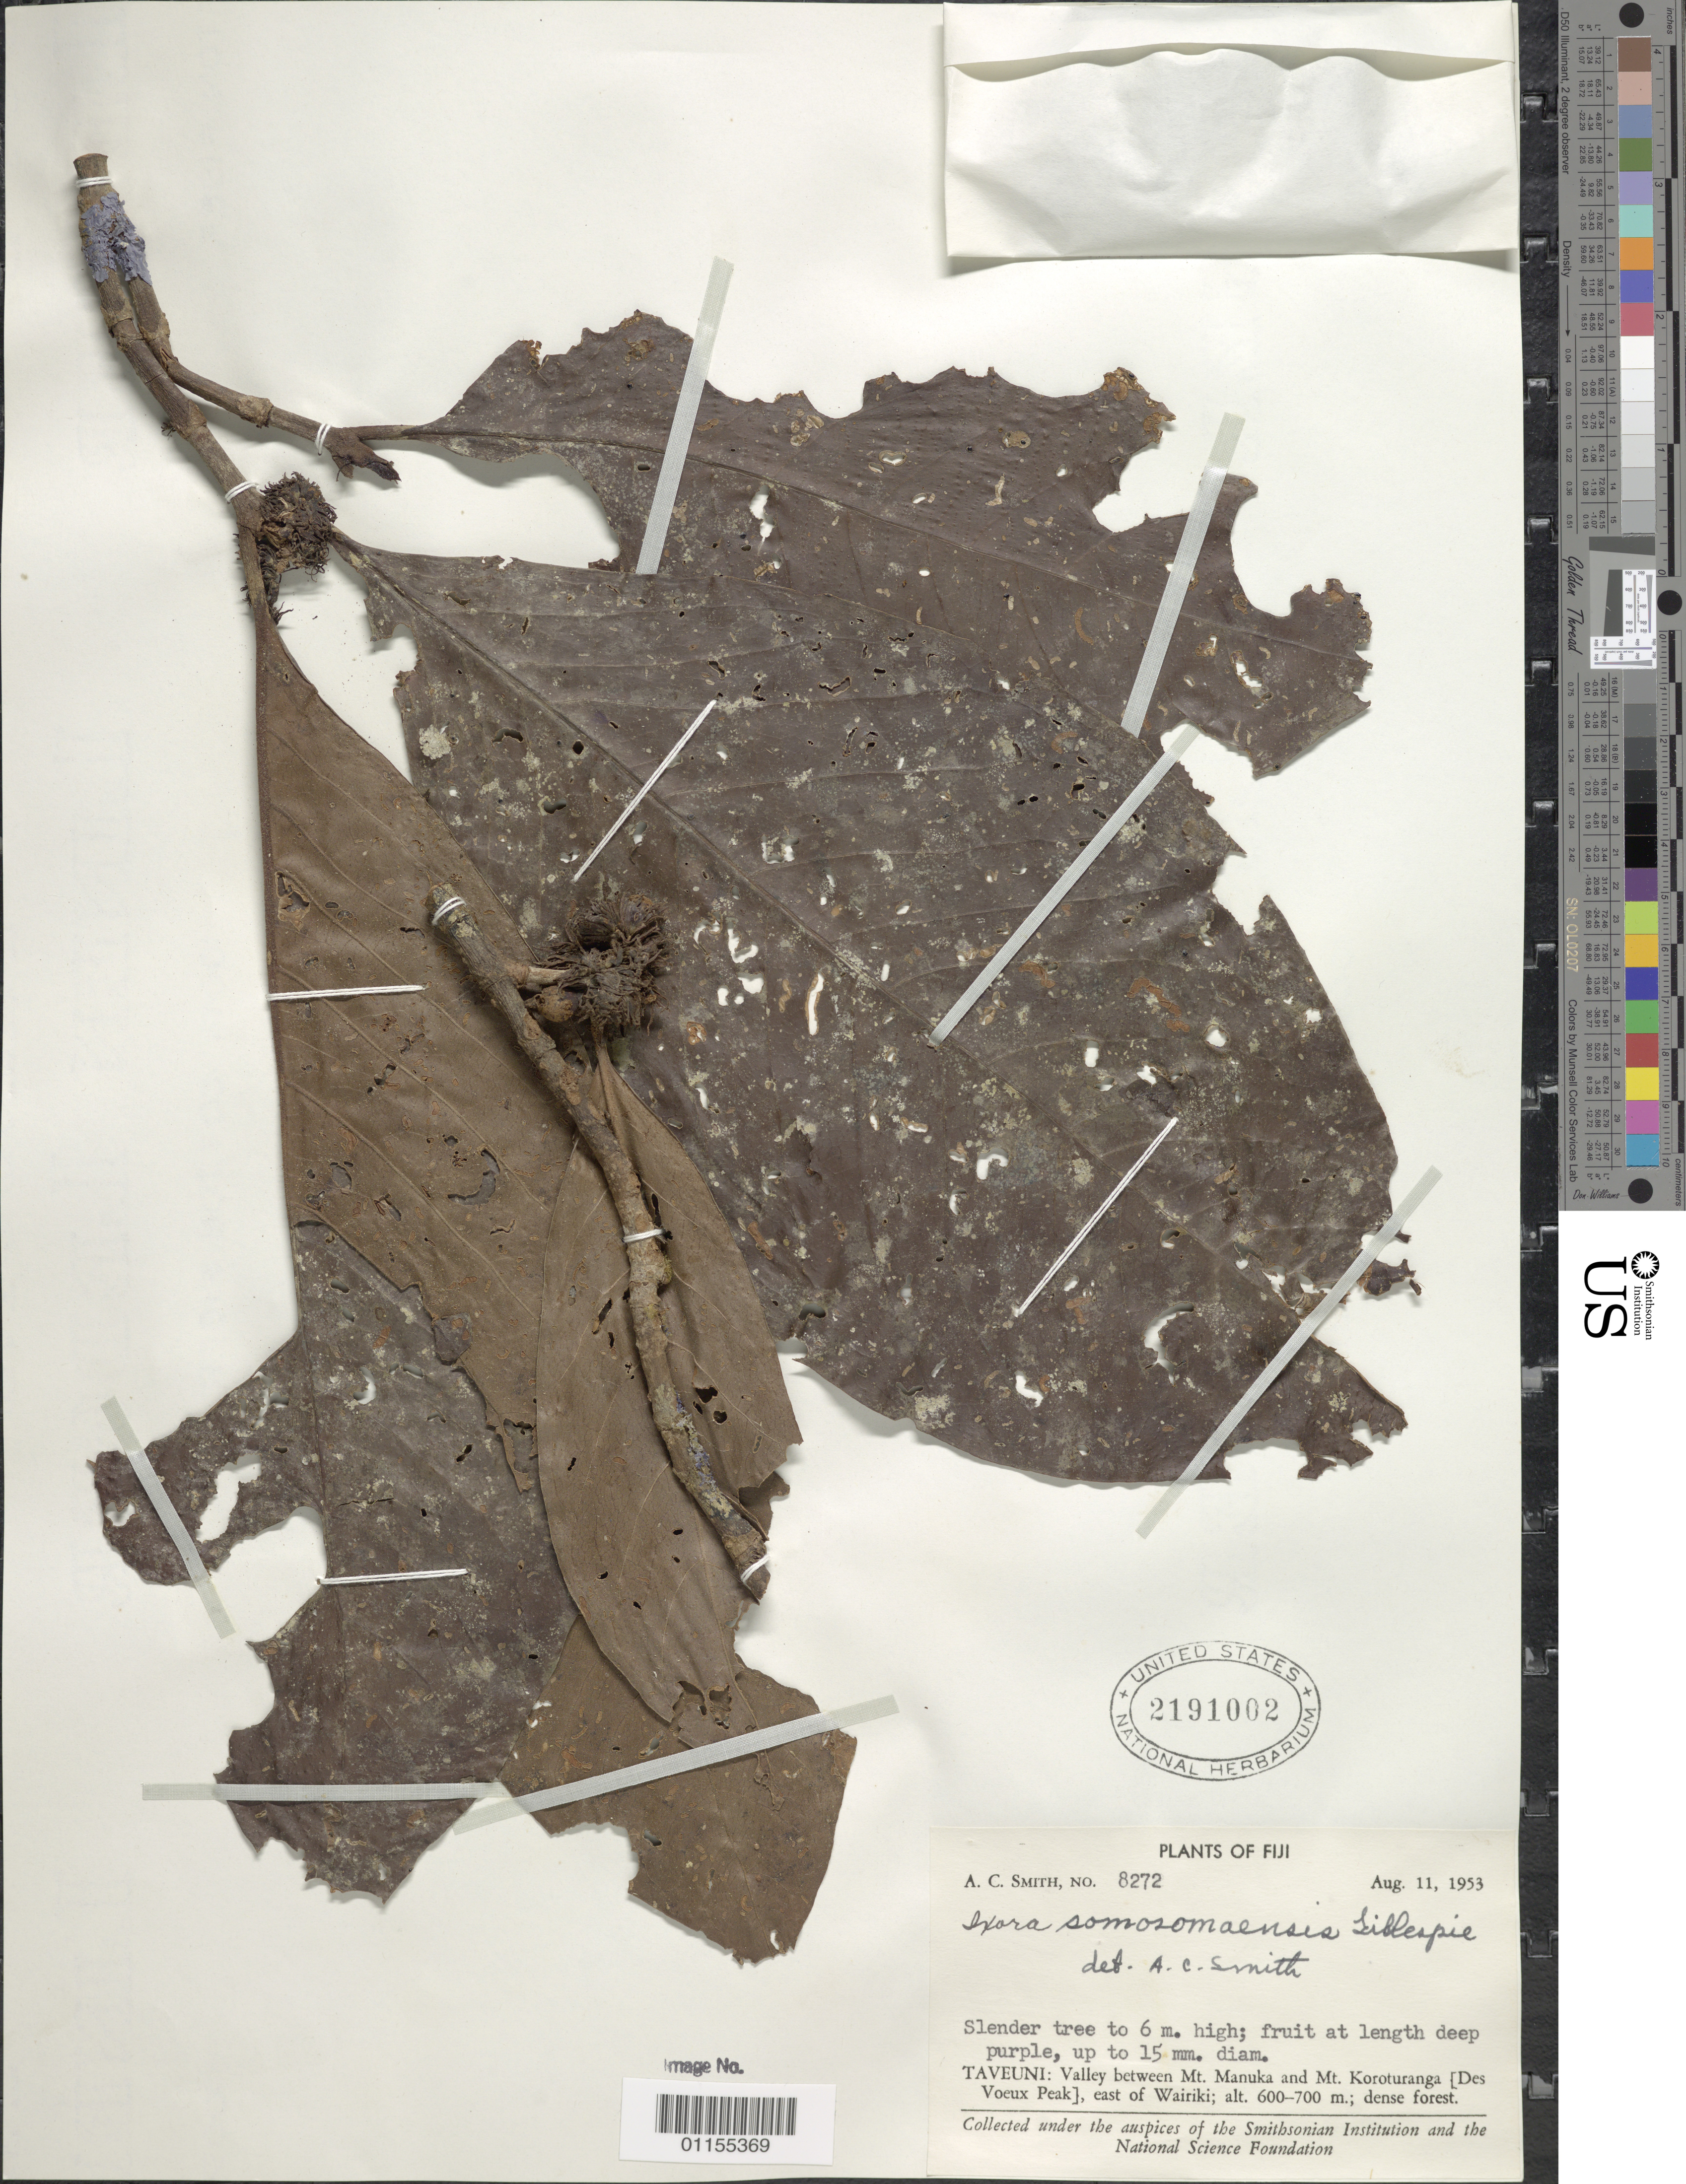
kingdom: Plantae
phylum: Tracheophyta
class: Magnoliopsida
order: Gentianales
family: Rubiaceae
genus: Ixora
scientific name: Ixora somosomaensis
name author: Gillespie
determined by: Smith, A. C.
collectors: A. C. Smith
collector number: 8272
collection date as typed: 11 Aug 1953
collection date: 1953-08-11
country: Fiji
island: Taveuni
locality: Taveuni, valley between mt manuka and mt koroturanga [des voeux peak], e of wairiki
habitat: Dense forest.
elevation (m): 600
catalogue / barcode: US 2191002